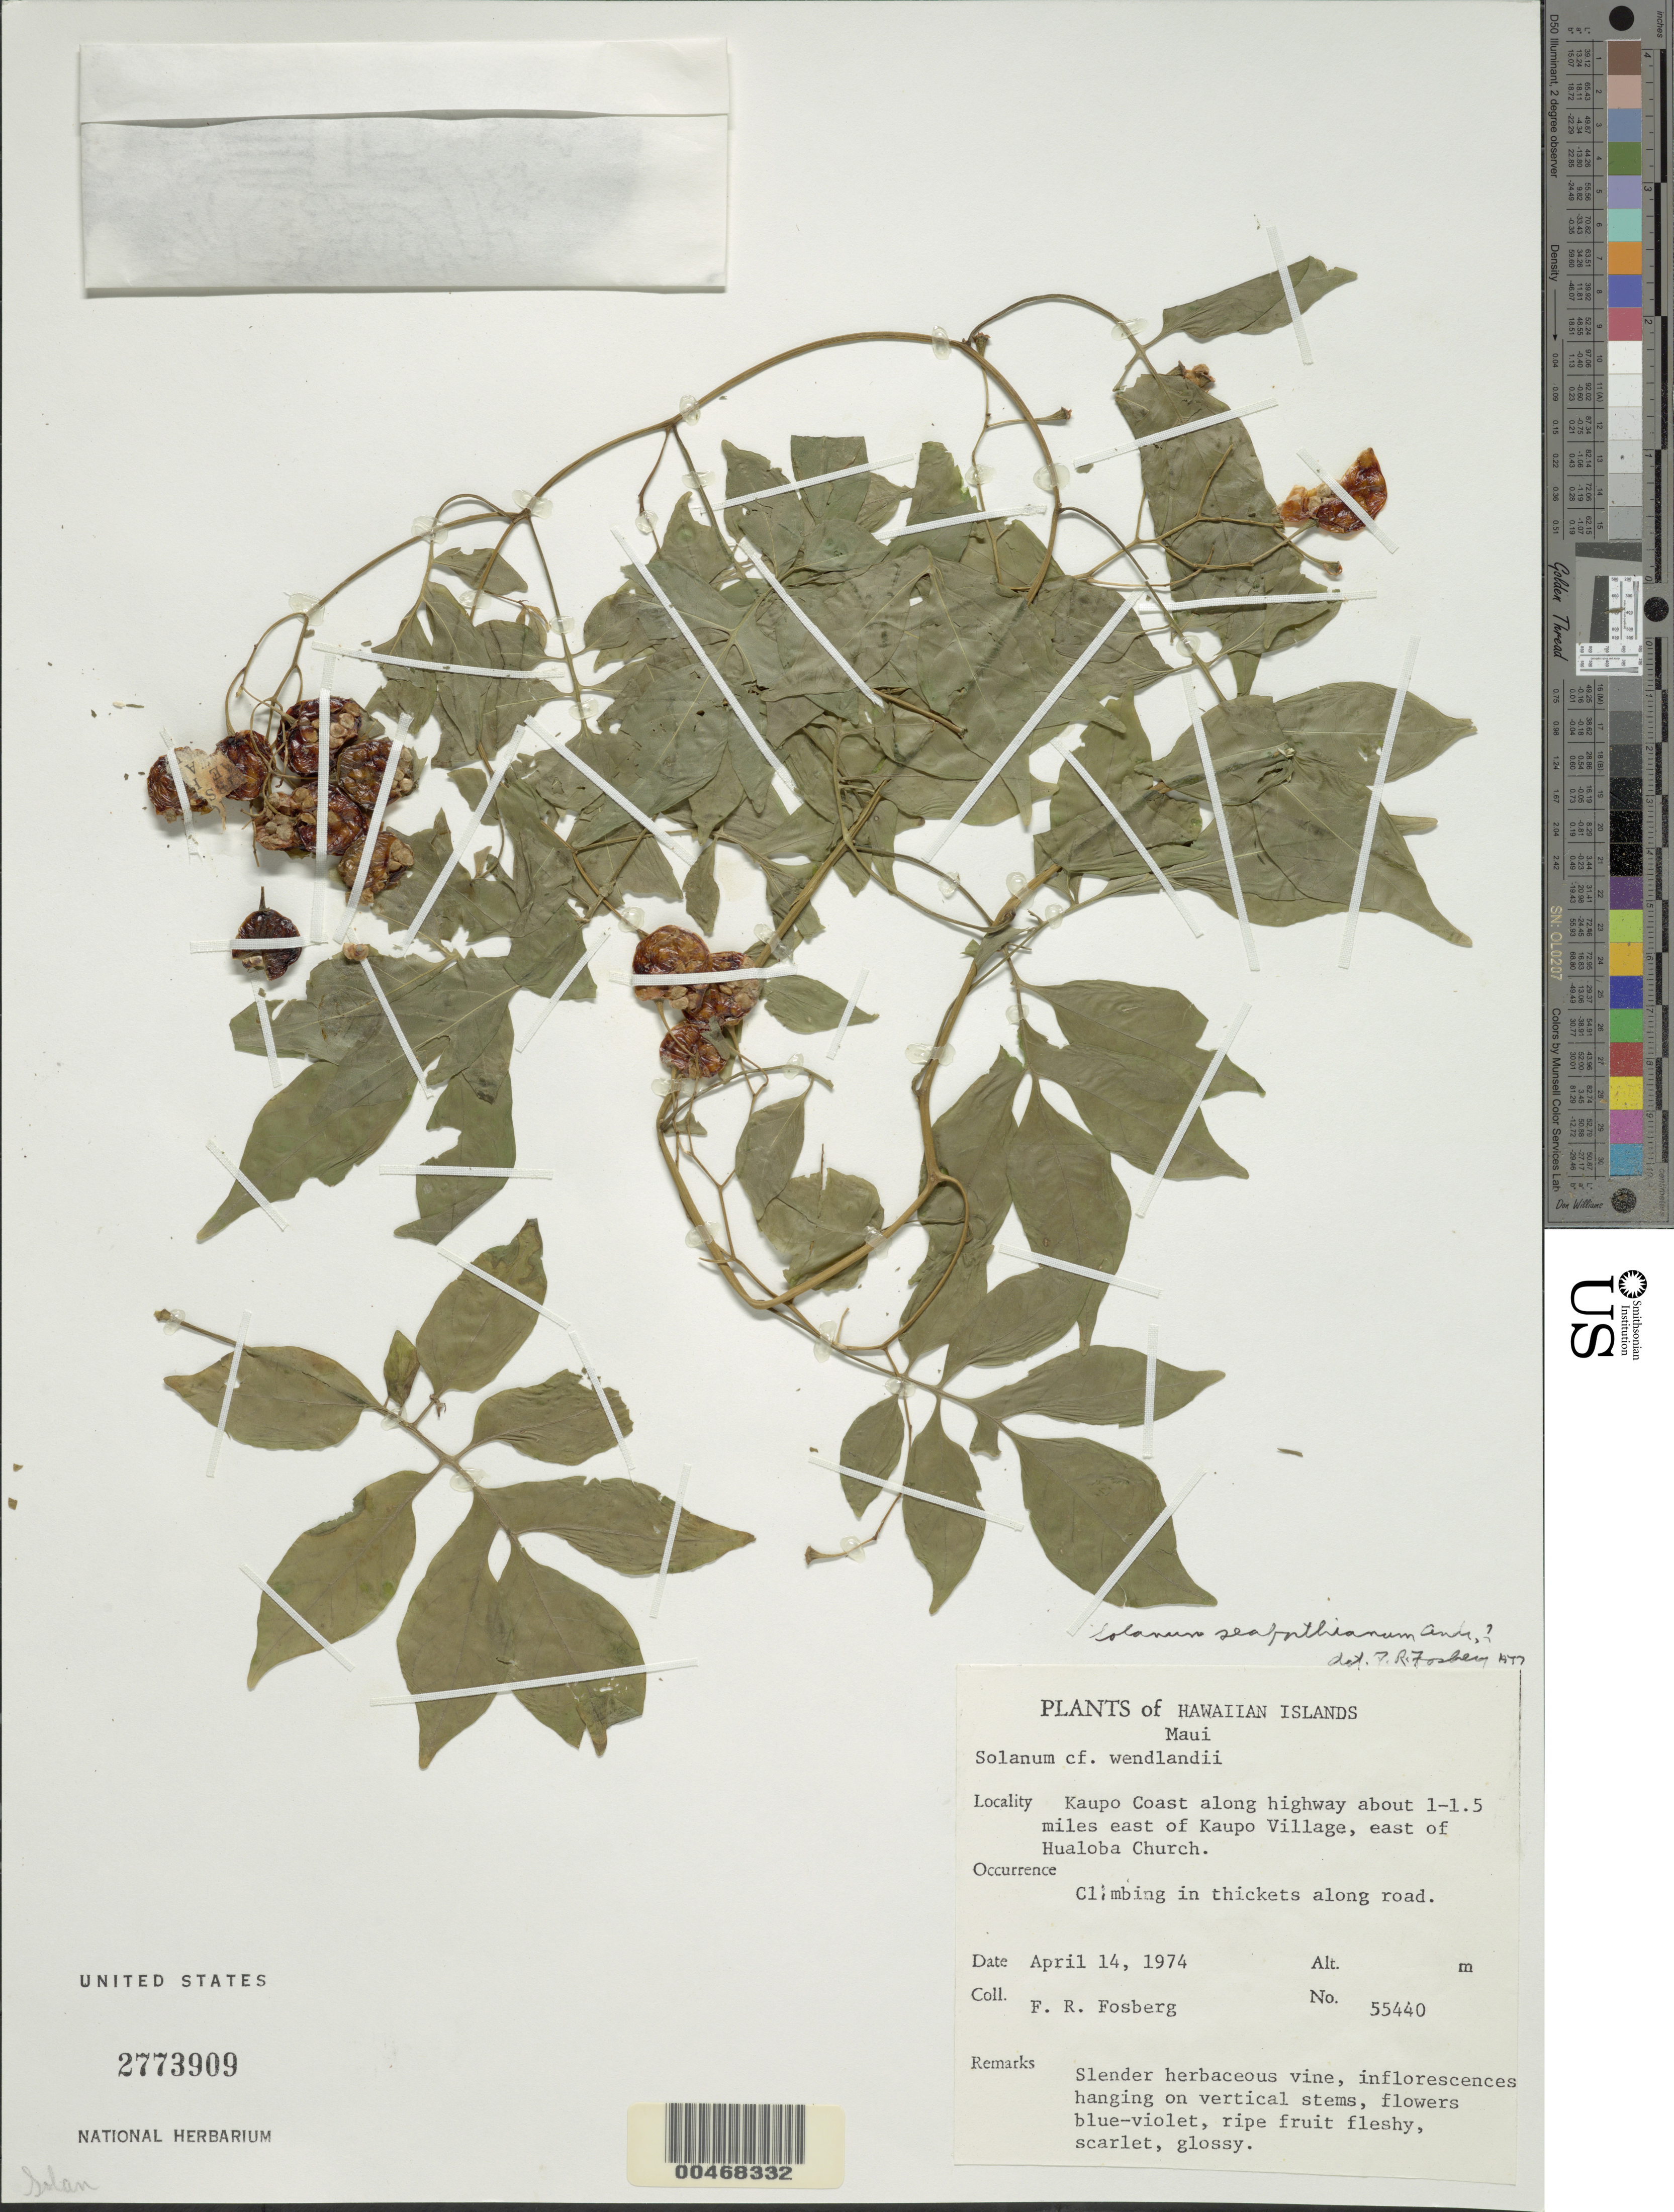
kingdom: Plantae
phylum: Tracheophyta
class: Magnoliopsida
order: Solanales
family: Solanaceae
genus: Solanum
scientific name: Solanum seaforthianum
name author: Andrews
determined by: Fosberg, F. R.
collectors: F. R. Fosberg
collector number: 55440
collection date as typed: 14 Apr 1974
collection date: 1974-04-14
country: United States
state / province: Hawaii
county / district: Maui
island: Maui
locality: Kaupo Coast along hwy. about 1-1.5 mi E of Kaupo Village, E of Hualoba Church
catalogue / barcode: US 2773909